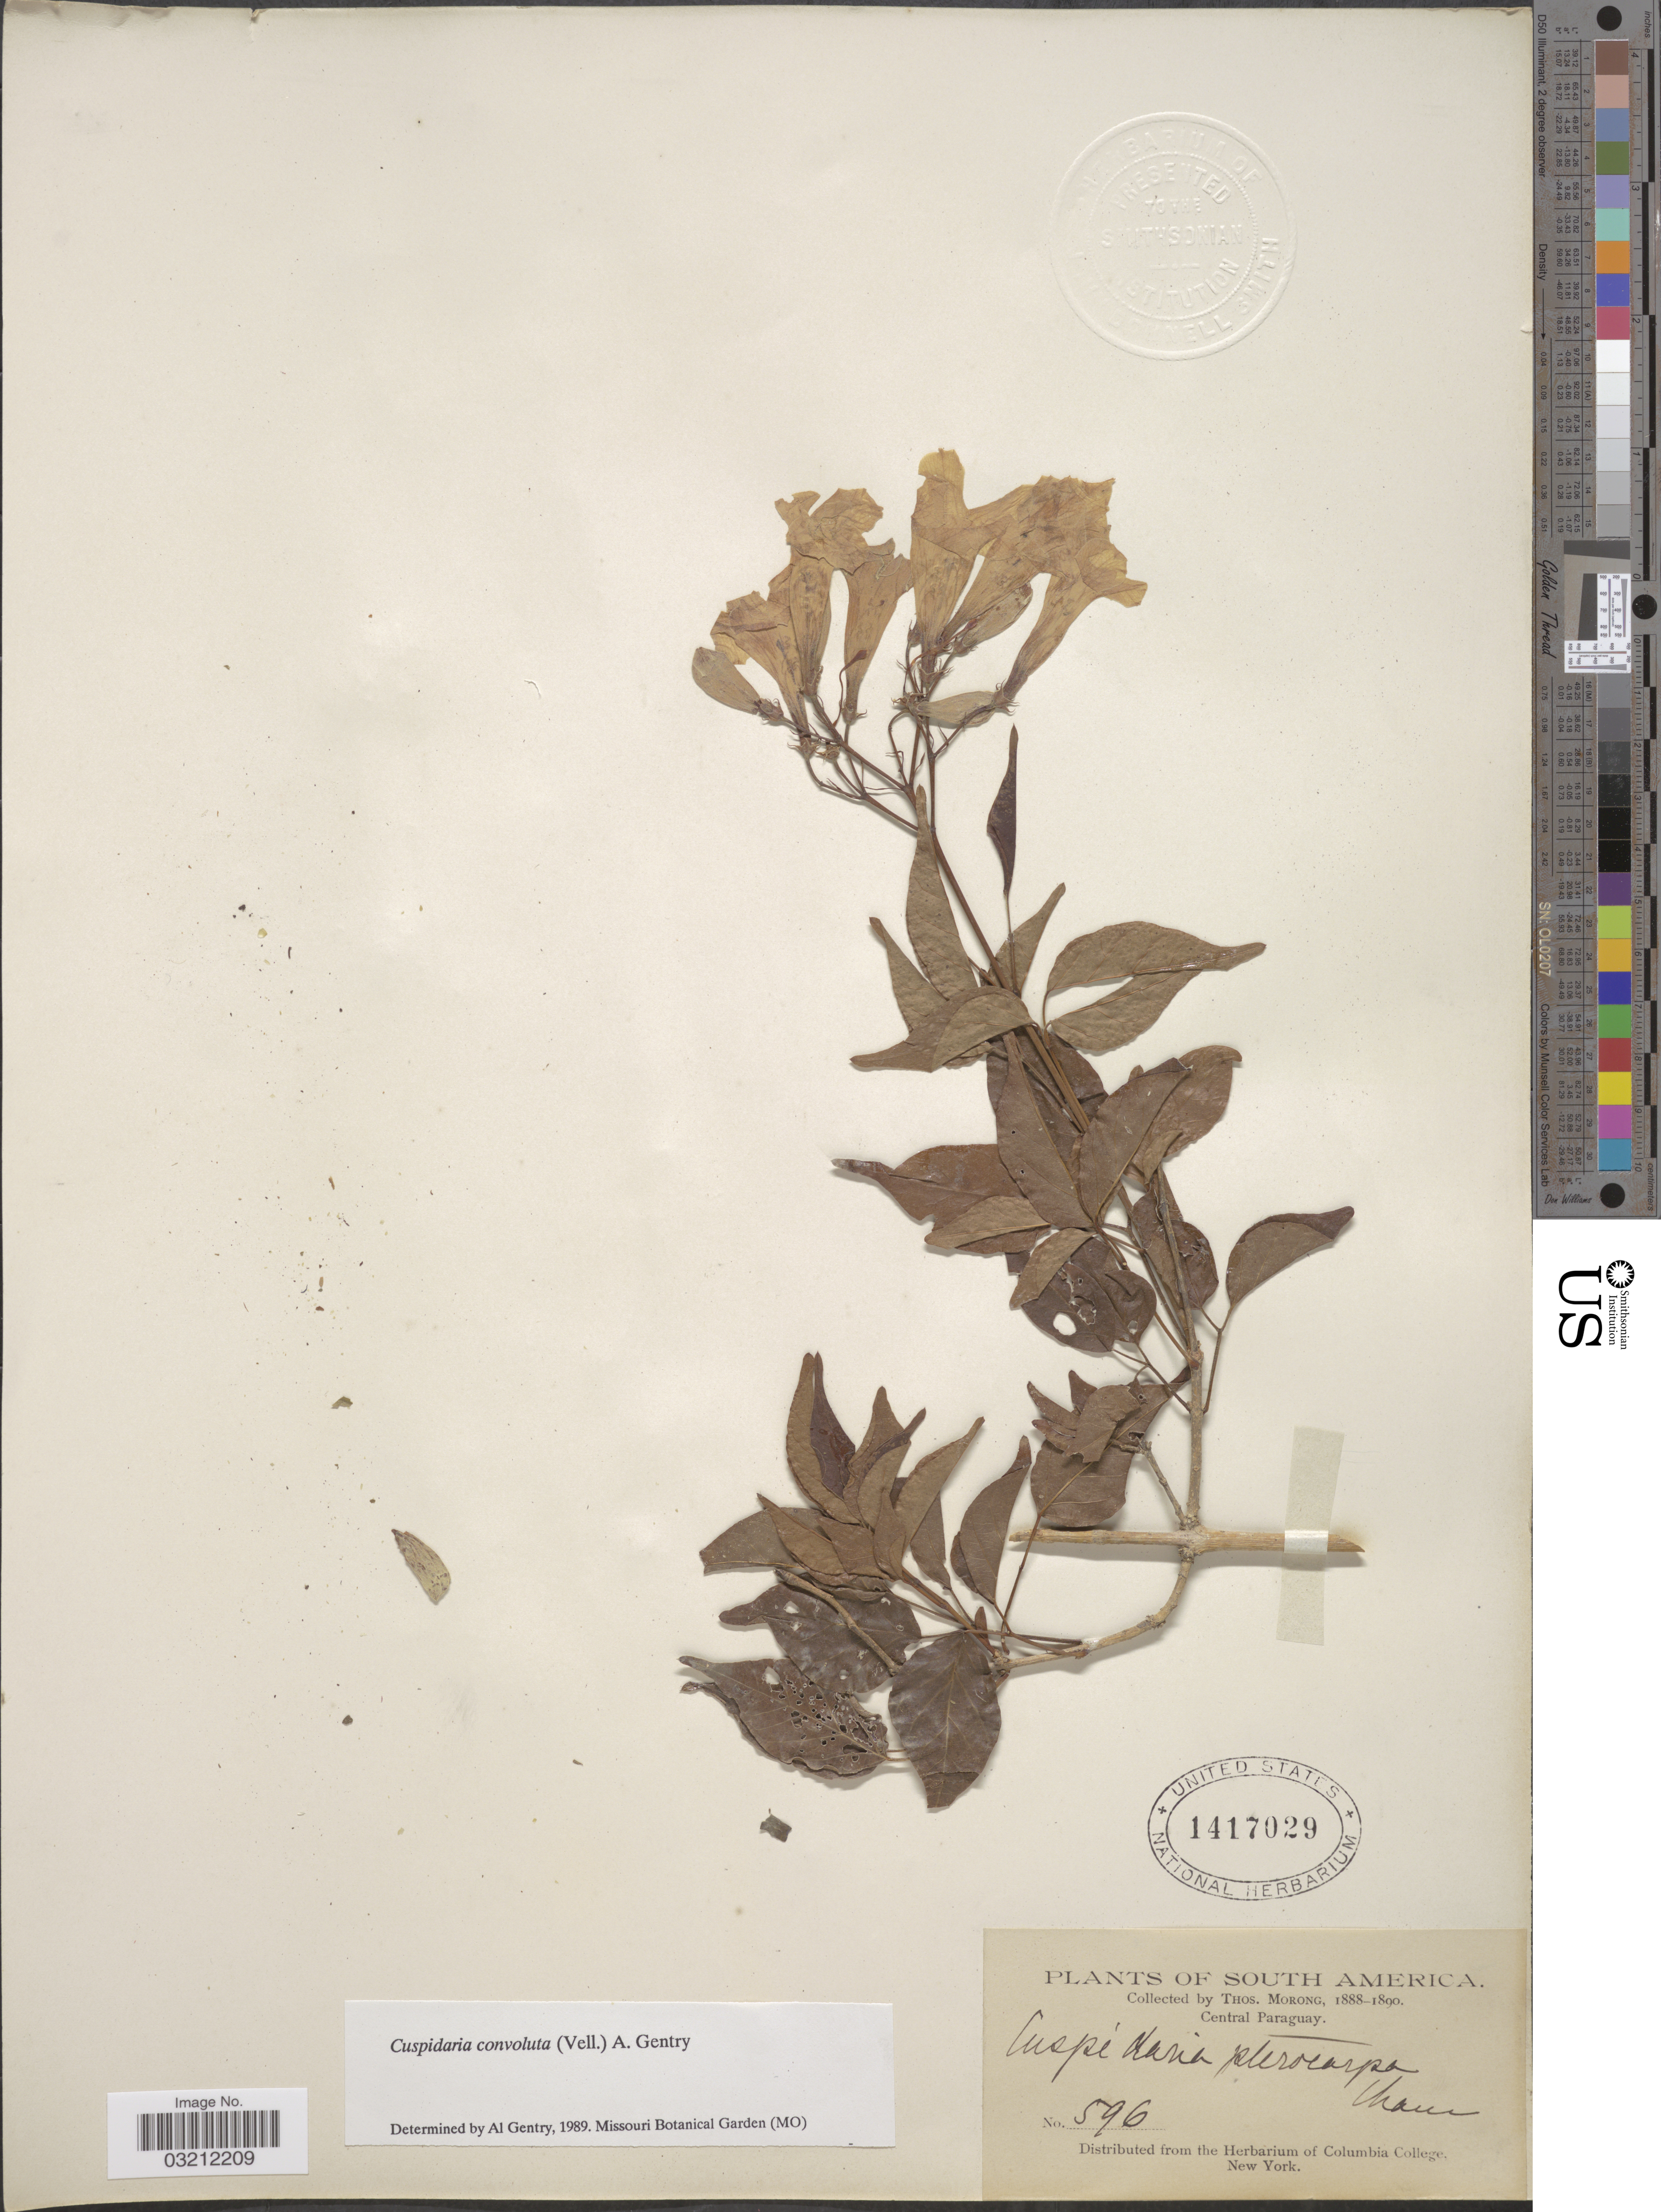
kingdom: Plantae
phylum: Tracheophyta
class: Magnoliopsida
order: Lamiales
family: Bignoniaceae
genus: Cuspidaria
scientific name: Cuspidaria convoluta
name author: (Vell.) A.H. Gentry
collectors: ex herb. T. Morong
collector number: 596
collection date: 1888/1890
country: Paraguay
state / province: Central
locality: Central Paraguay.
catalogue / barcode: US 1417029